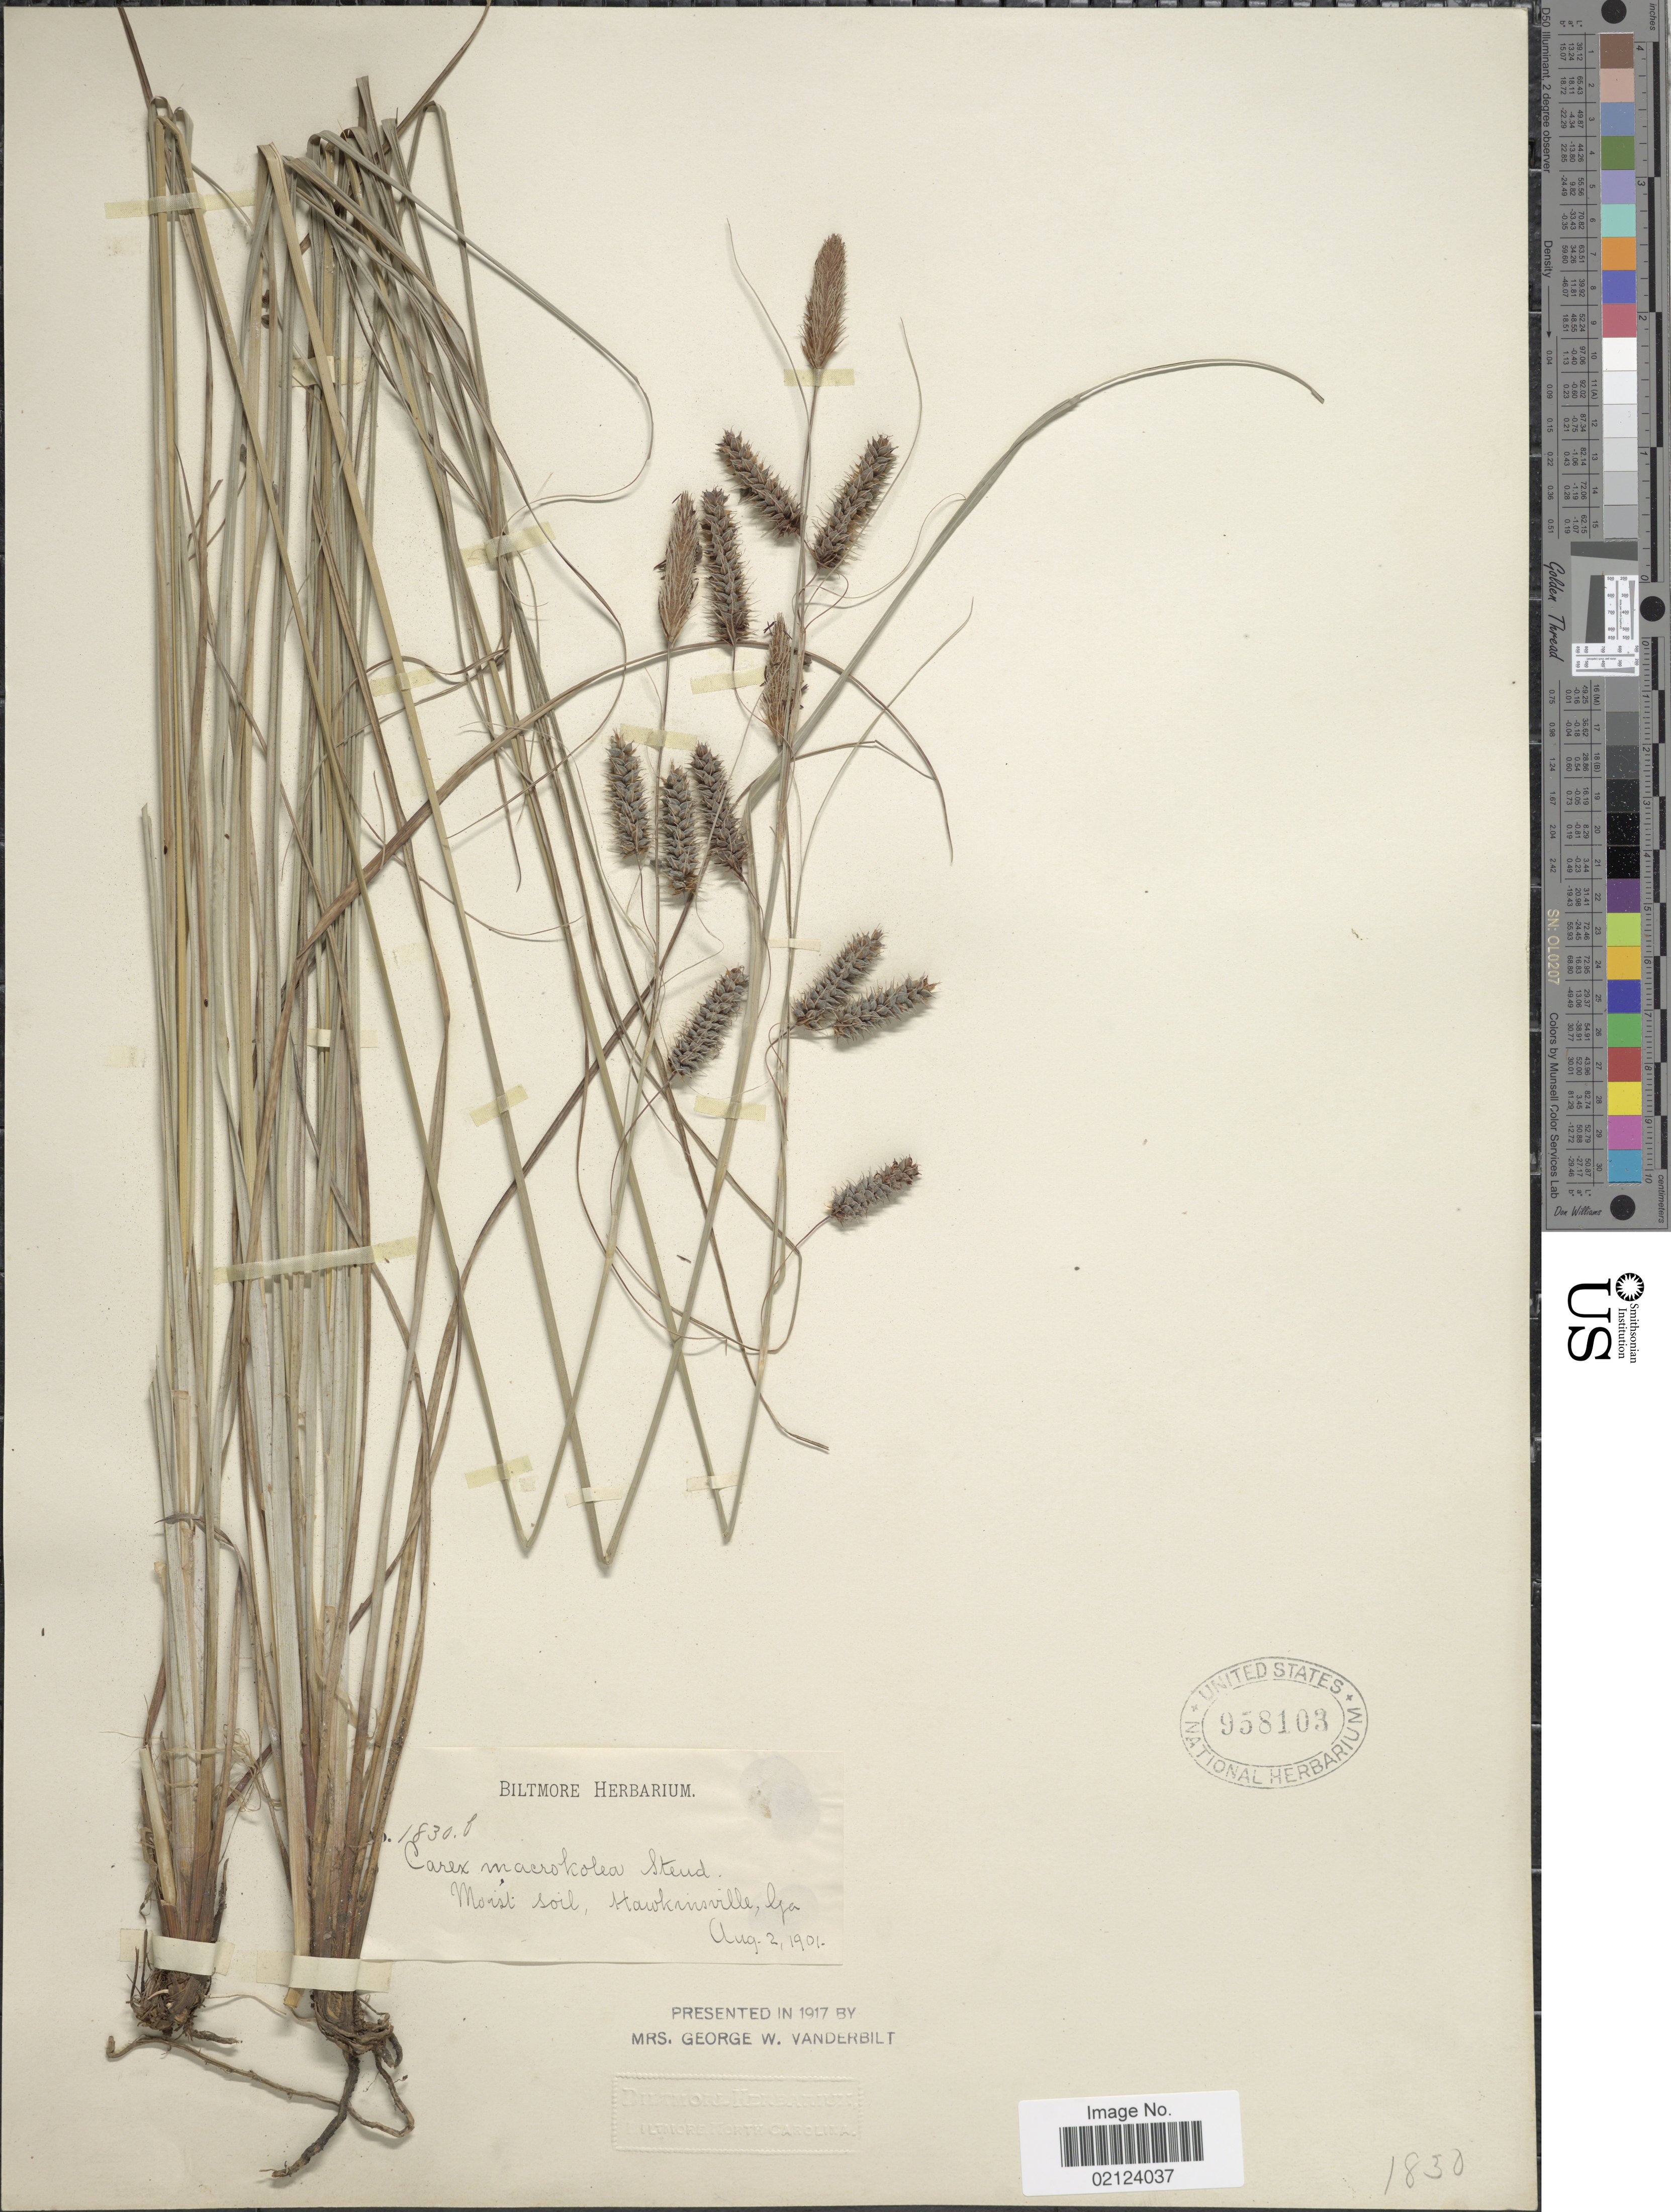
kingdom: Plantae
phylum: Tracheophyta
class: Liliopsida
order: Poales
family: Cyperaceae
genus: Carex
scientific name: Carex glaucescens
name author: Elliott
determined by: Strong, Mark T., (BOT), Smithsonian Institution - National Museum of Natural History (UNITED STATES)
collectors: ex herb. Biltmore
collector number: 1830F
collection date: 1901-08-02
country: United States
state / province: Georgia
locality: Hawkinsville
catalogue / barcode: US 958103